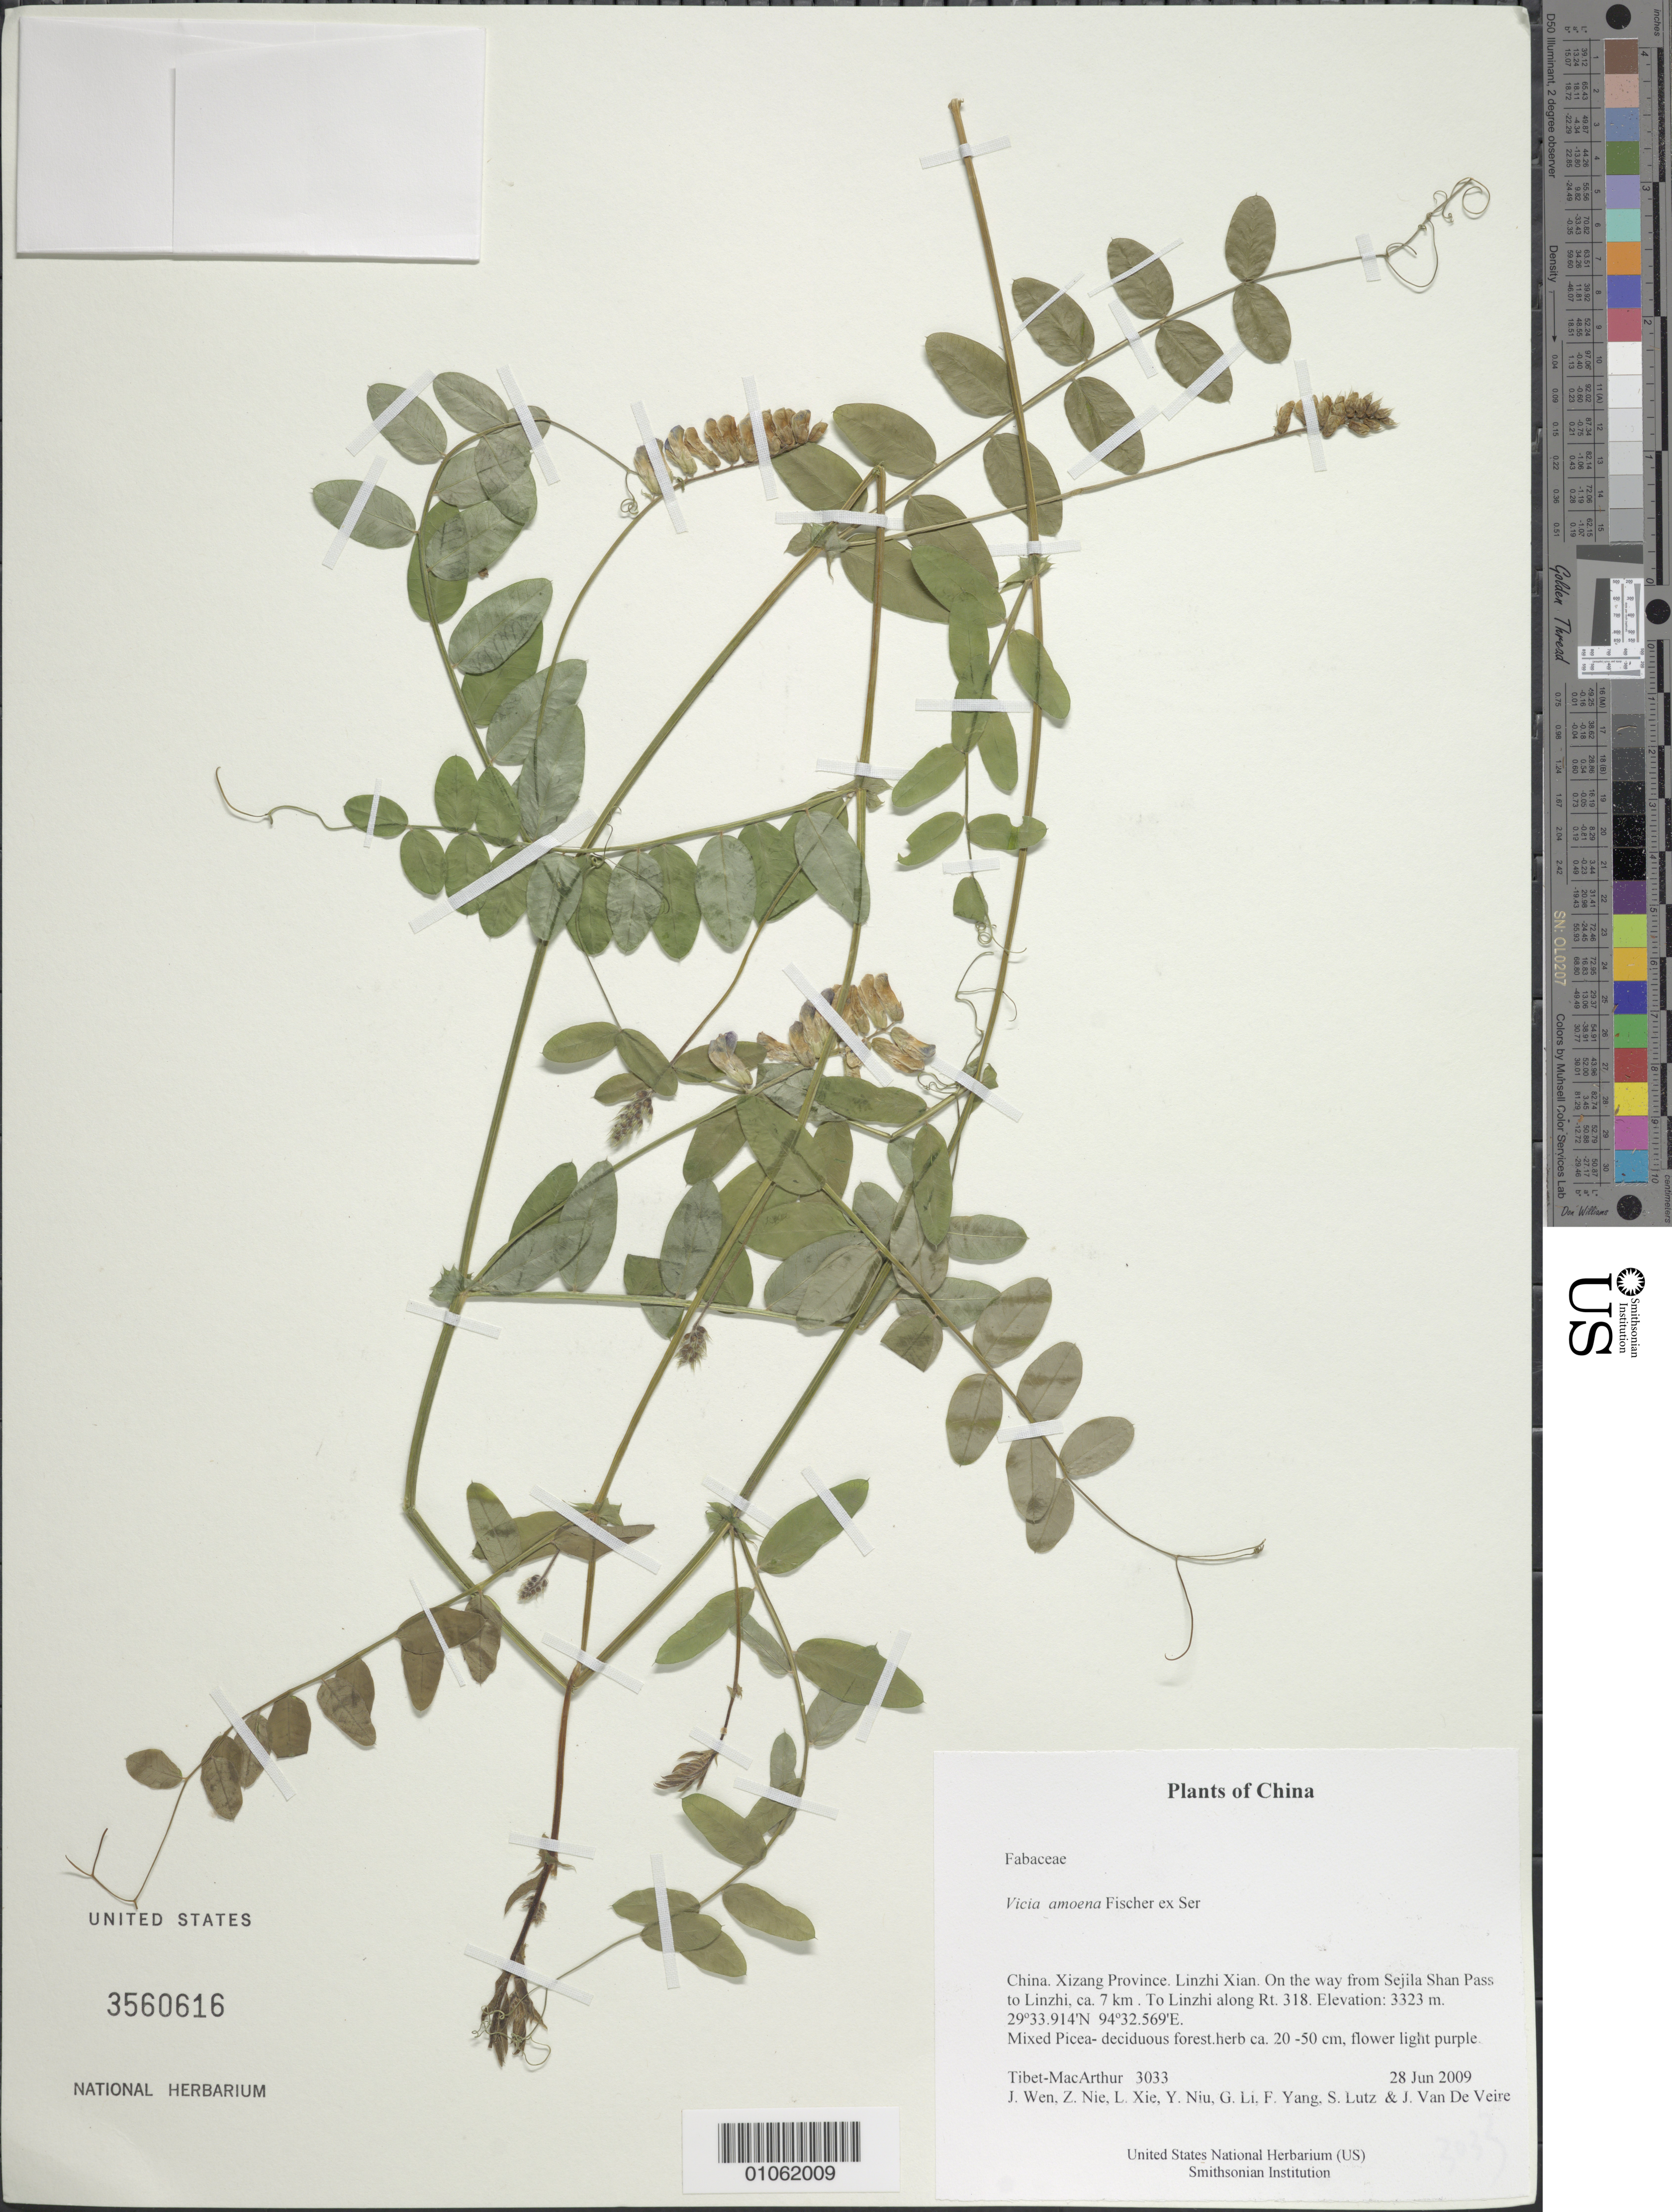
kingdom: Plantae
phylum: Tracheophyta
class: Magnoliopsida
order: Fabales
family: Fabaceae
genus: Vicia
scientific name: Vicia amoena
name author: Fisch. ex Ser.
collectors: Tibet-MacArthur, J. Wen, Z. Nie, L. Xie, Y. Niu, G. Li, F. Yang, S. Lutz & J. Van De Veire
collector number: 3033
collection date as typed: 28 Jun 2009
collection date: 2009-06-28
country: China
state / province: Xizang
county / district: Linzhi Xian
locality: On the way from Sejila Shan Pass to Linzhi, ca. 7 km . To Linzhi along Rt. 318.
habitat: Mixed Picea- deciduous forest.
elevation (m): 3323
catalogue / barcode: US 3560616